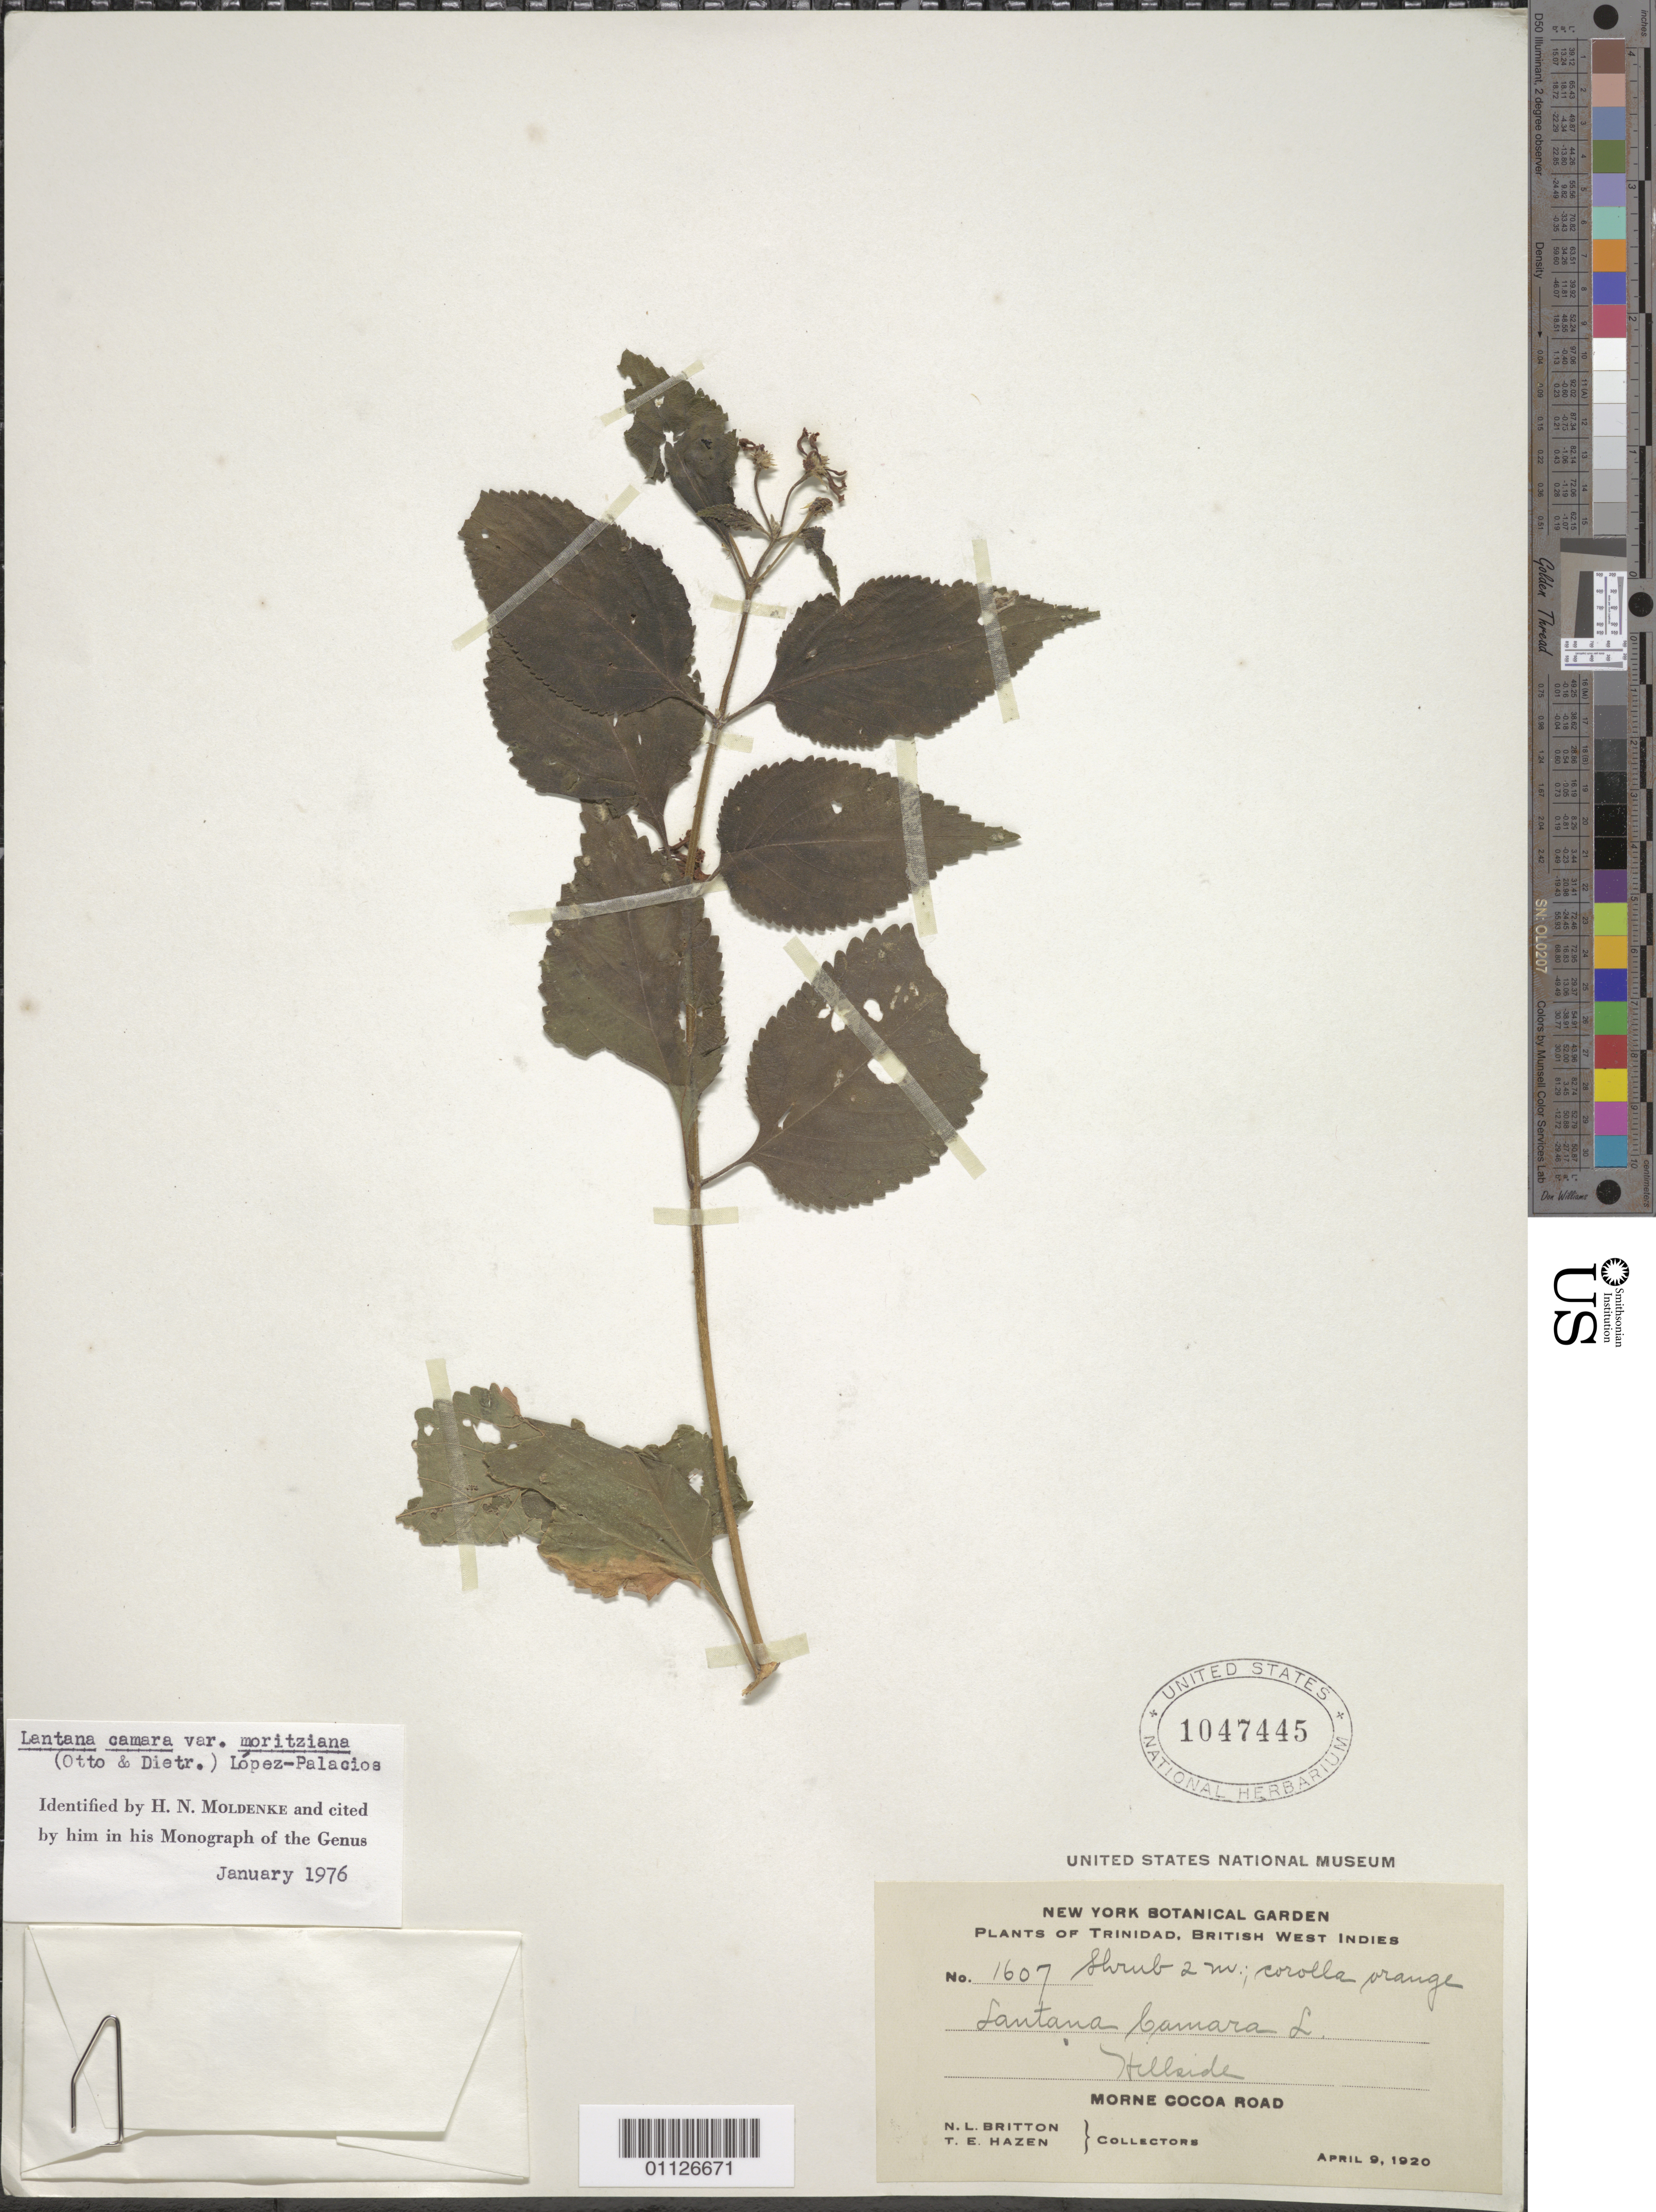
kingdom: Plantae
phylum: Tracheophyta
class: Magnoliopsida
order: Lamiales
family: Verbenaceae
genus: Lantana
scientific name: Lantana camara var. moritziana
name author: (Otto & A. Dietr.) López-Pal.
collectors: N. Britton & T. E. Hazen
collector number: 1607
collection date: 1920-04-09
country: Trinidad and Tobago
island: Trinidad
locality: Hillside, Morne Cocoa Road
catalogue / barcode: US 1047445